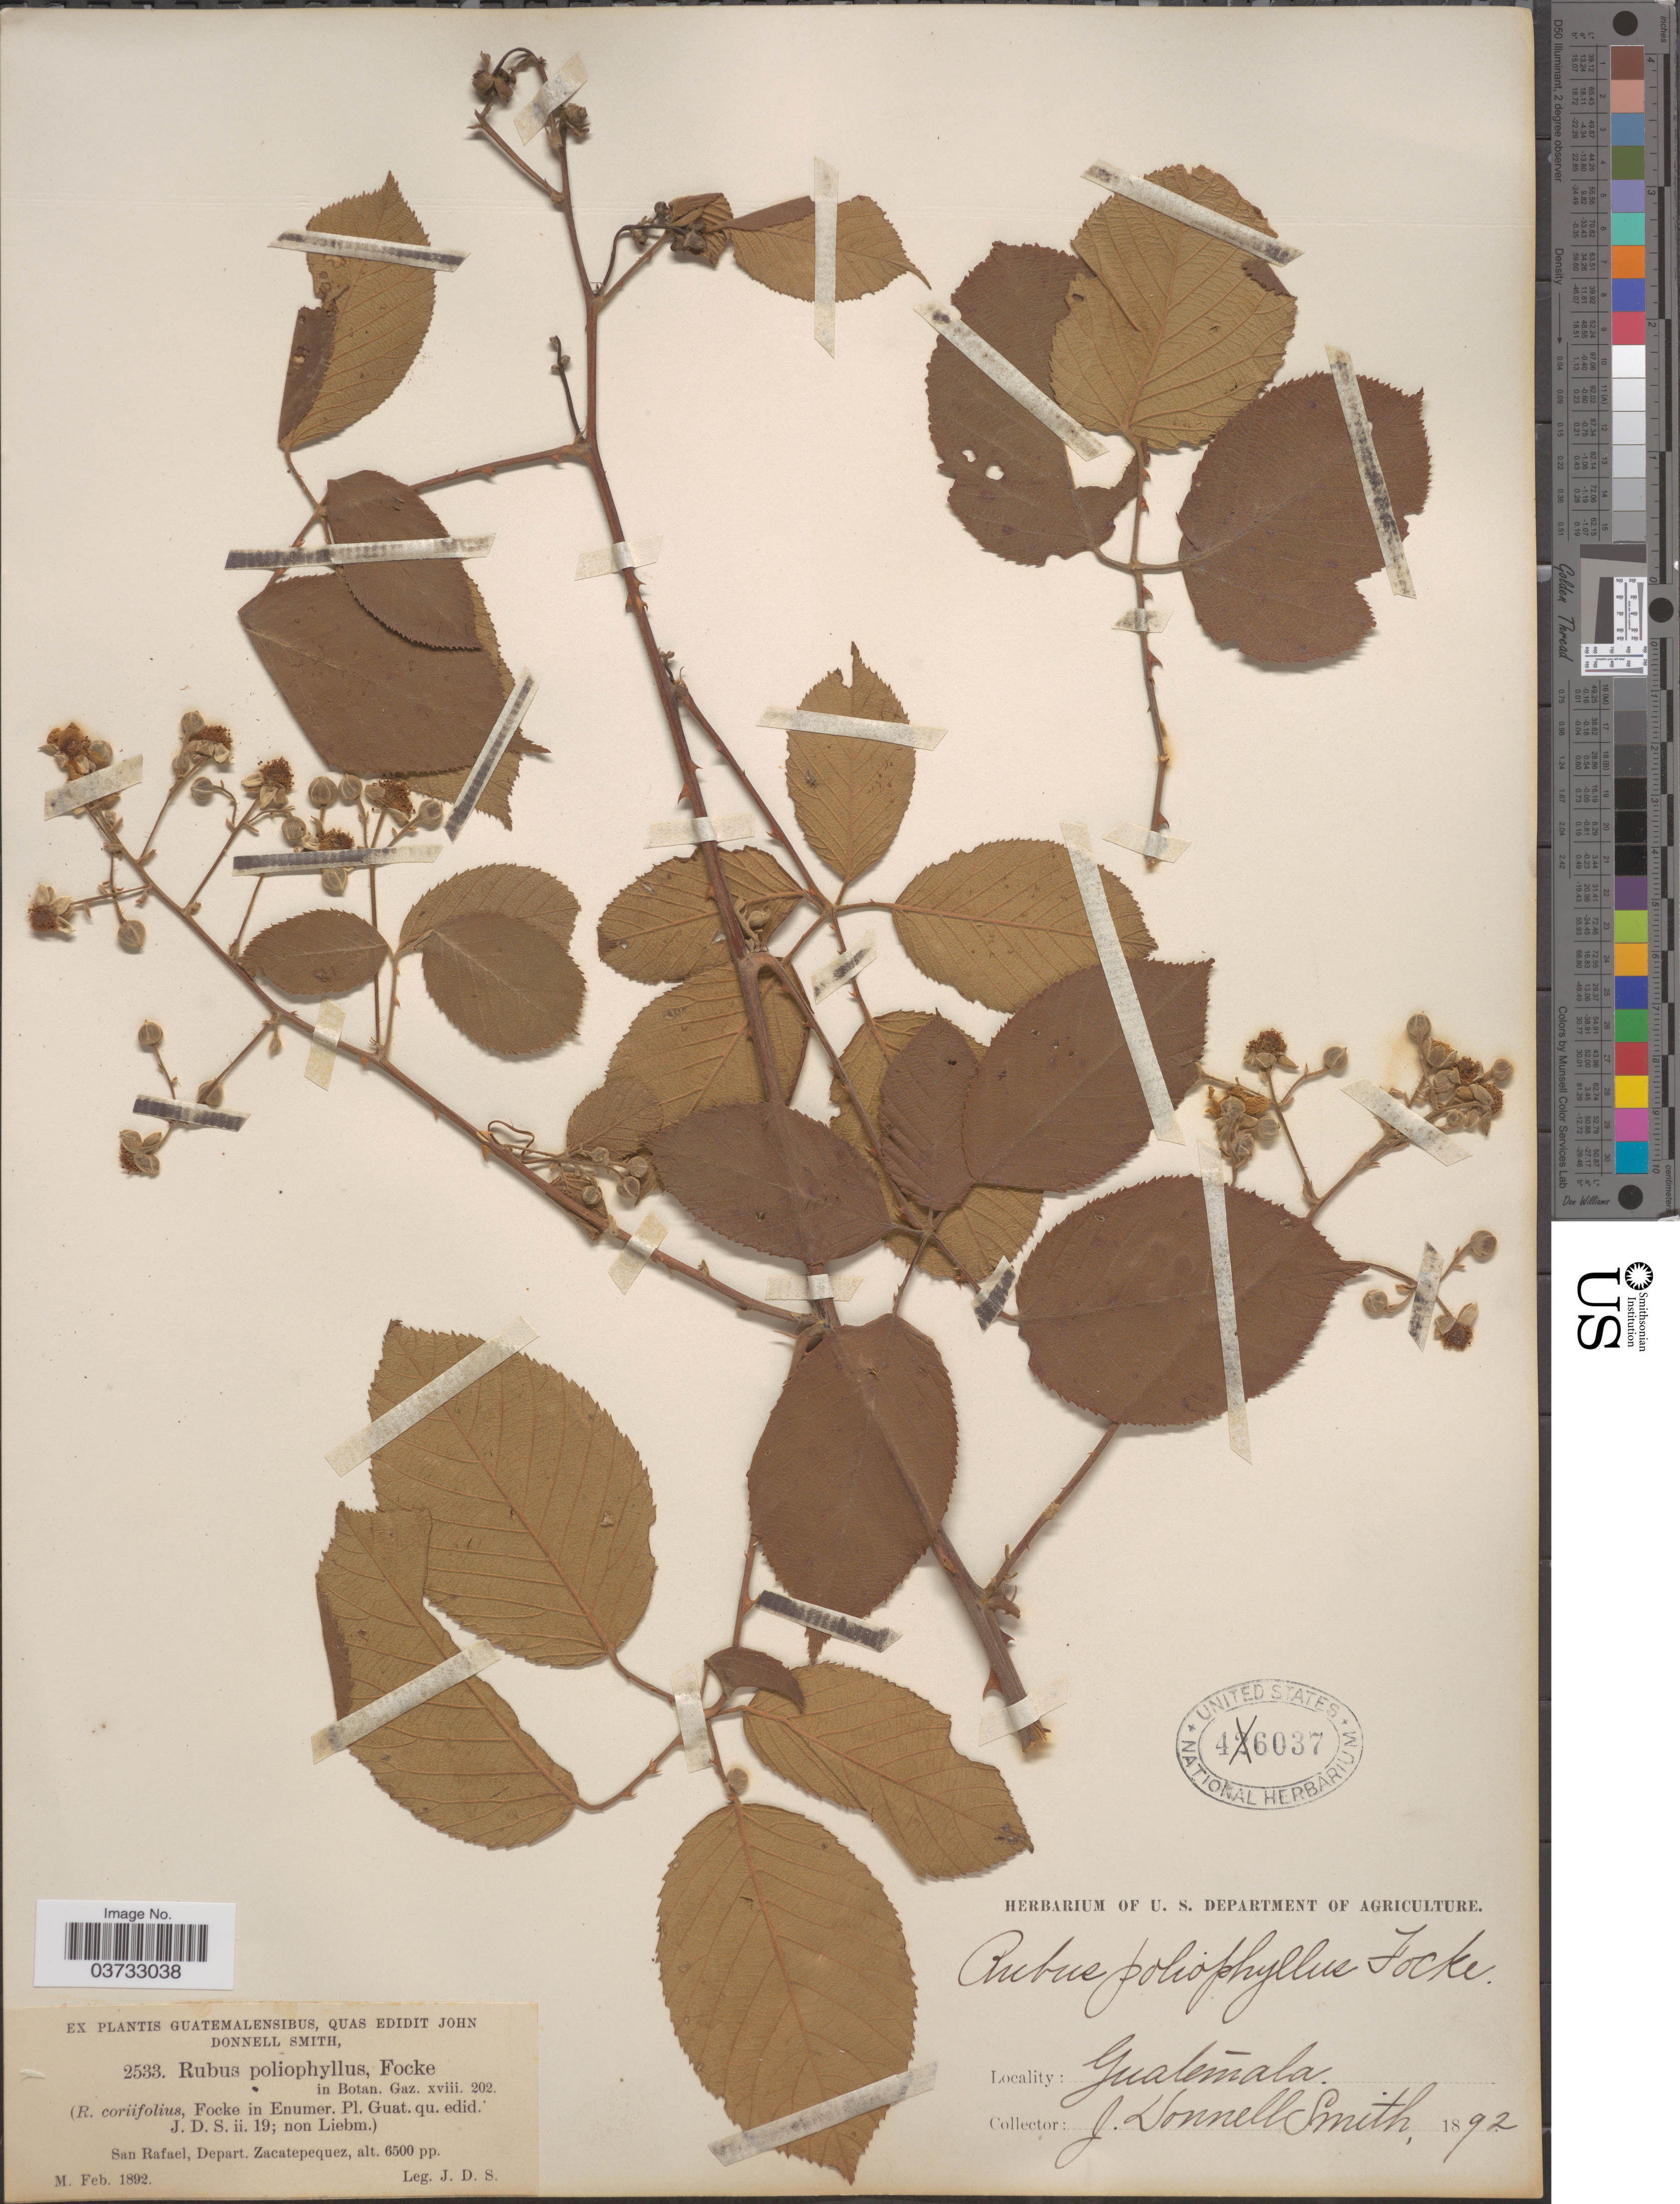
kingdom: Plantae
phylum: Tracheophyta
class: Magnoliopsida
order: Rosales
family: Rosaceae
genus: Rubus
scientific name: Rubus smithii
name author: Backer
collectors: J. Donnell Smith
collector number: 2533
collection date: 1892-02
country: Guatemala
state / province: Sacatepequez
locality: San Rafael, Depart. Zacatepequez.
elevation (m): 1981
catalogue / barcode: US 46037